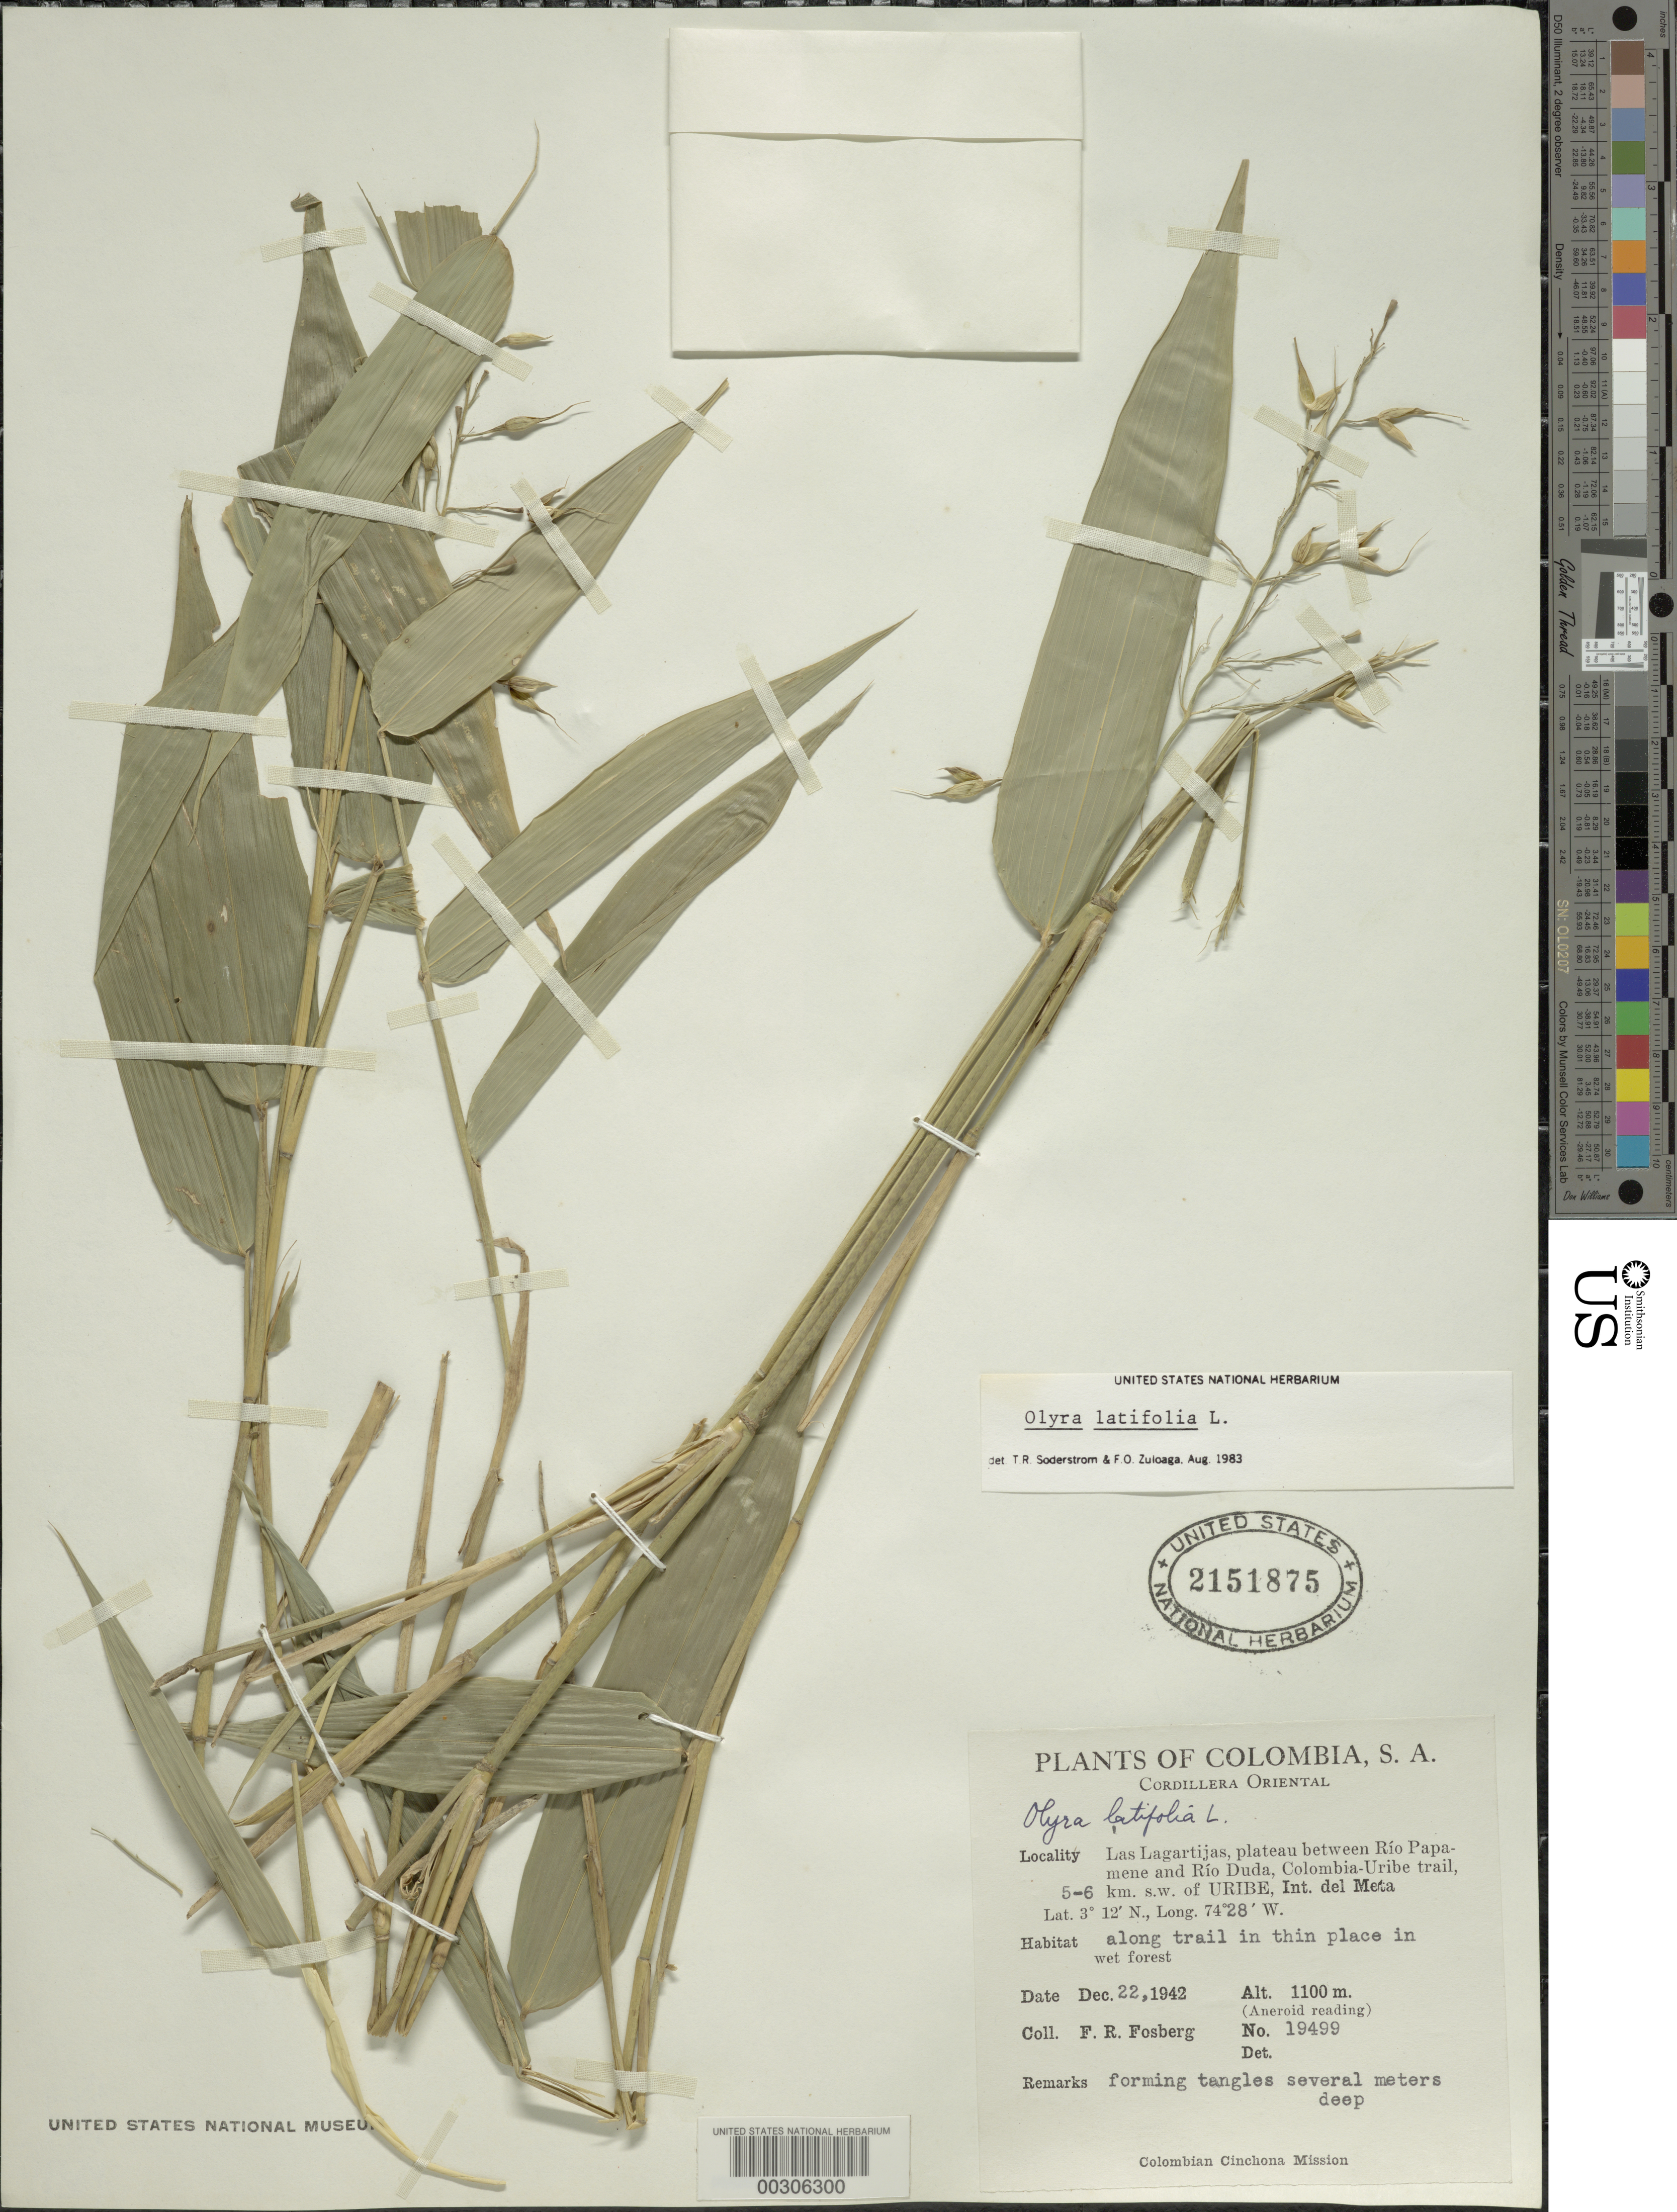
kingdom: Plantae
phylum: Tracheophyta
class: Liliopsida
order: Poales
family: Poaceae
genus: Olyra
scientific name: Olyra latifolia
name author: L.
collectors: F. R. Fosberg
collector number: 19499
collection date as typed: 22 Dec 1942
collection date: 1942-12-22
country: Colombia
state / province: Meta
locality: Las Lagartijas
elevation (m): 1100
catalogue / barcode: US 2151875